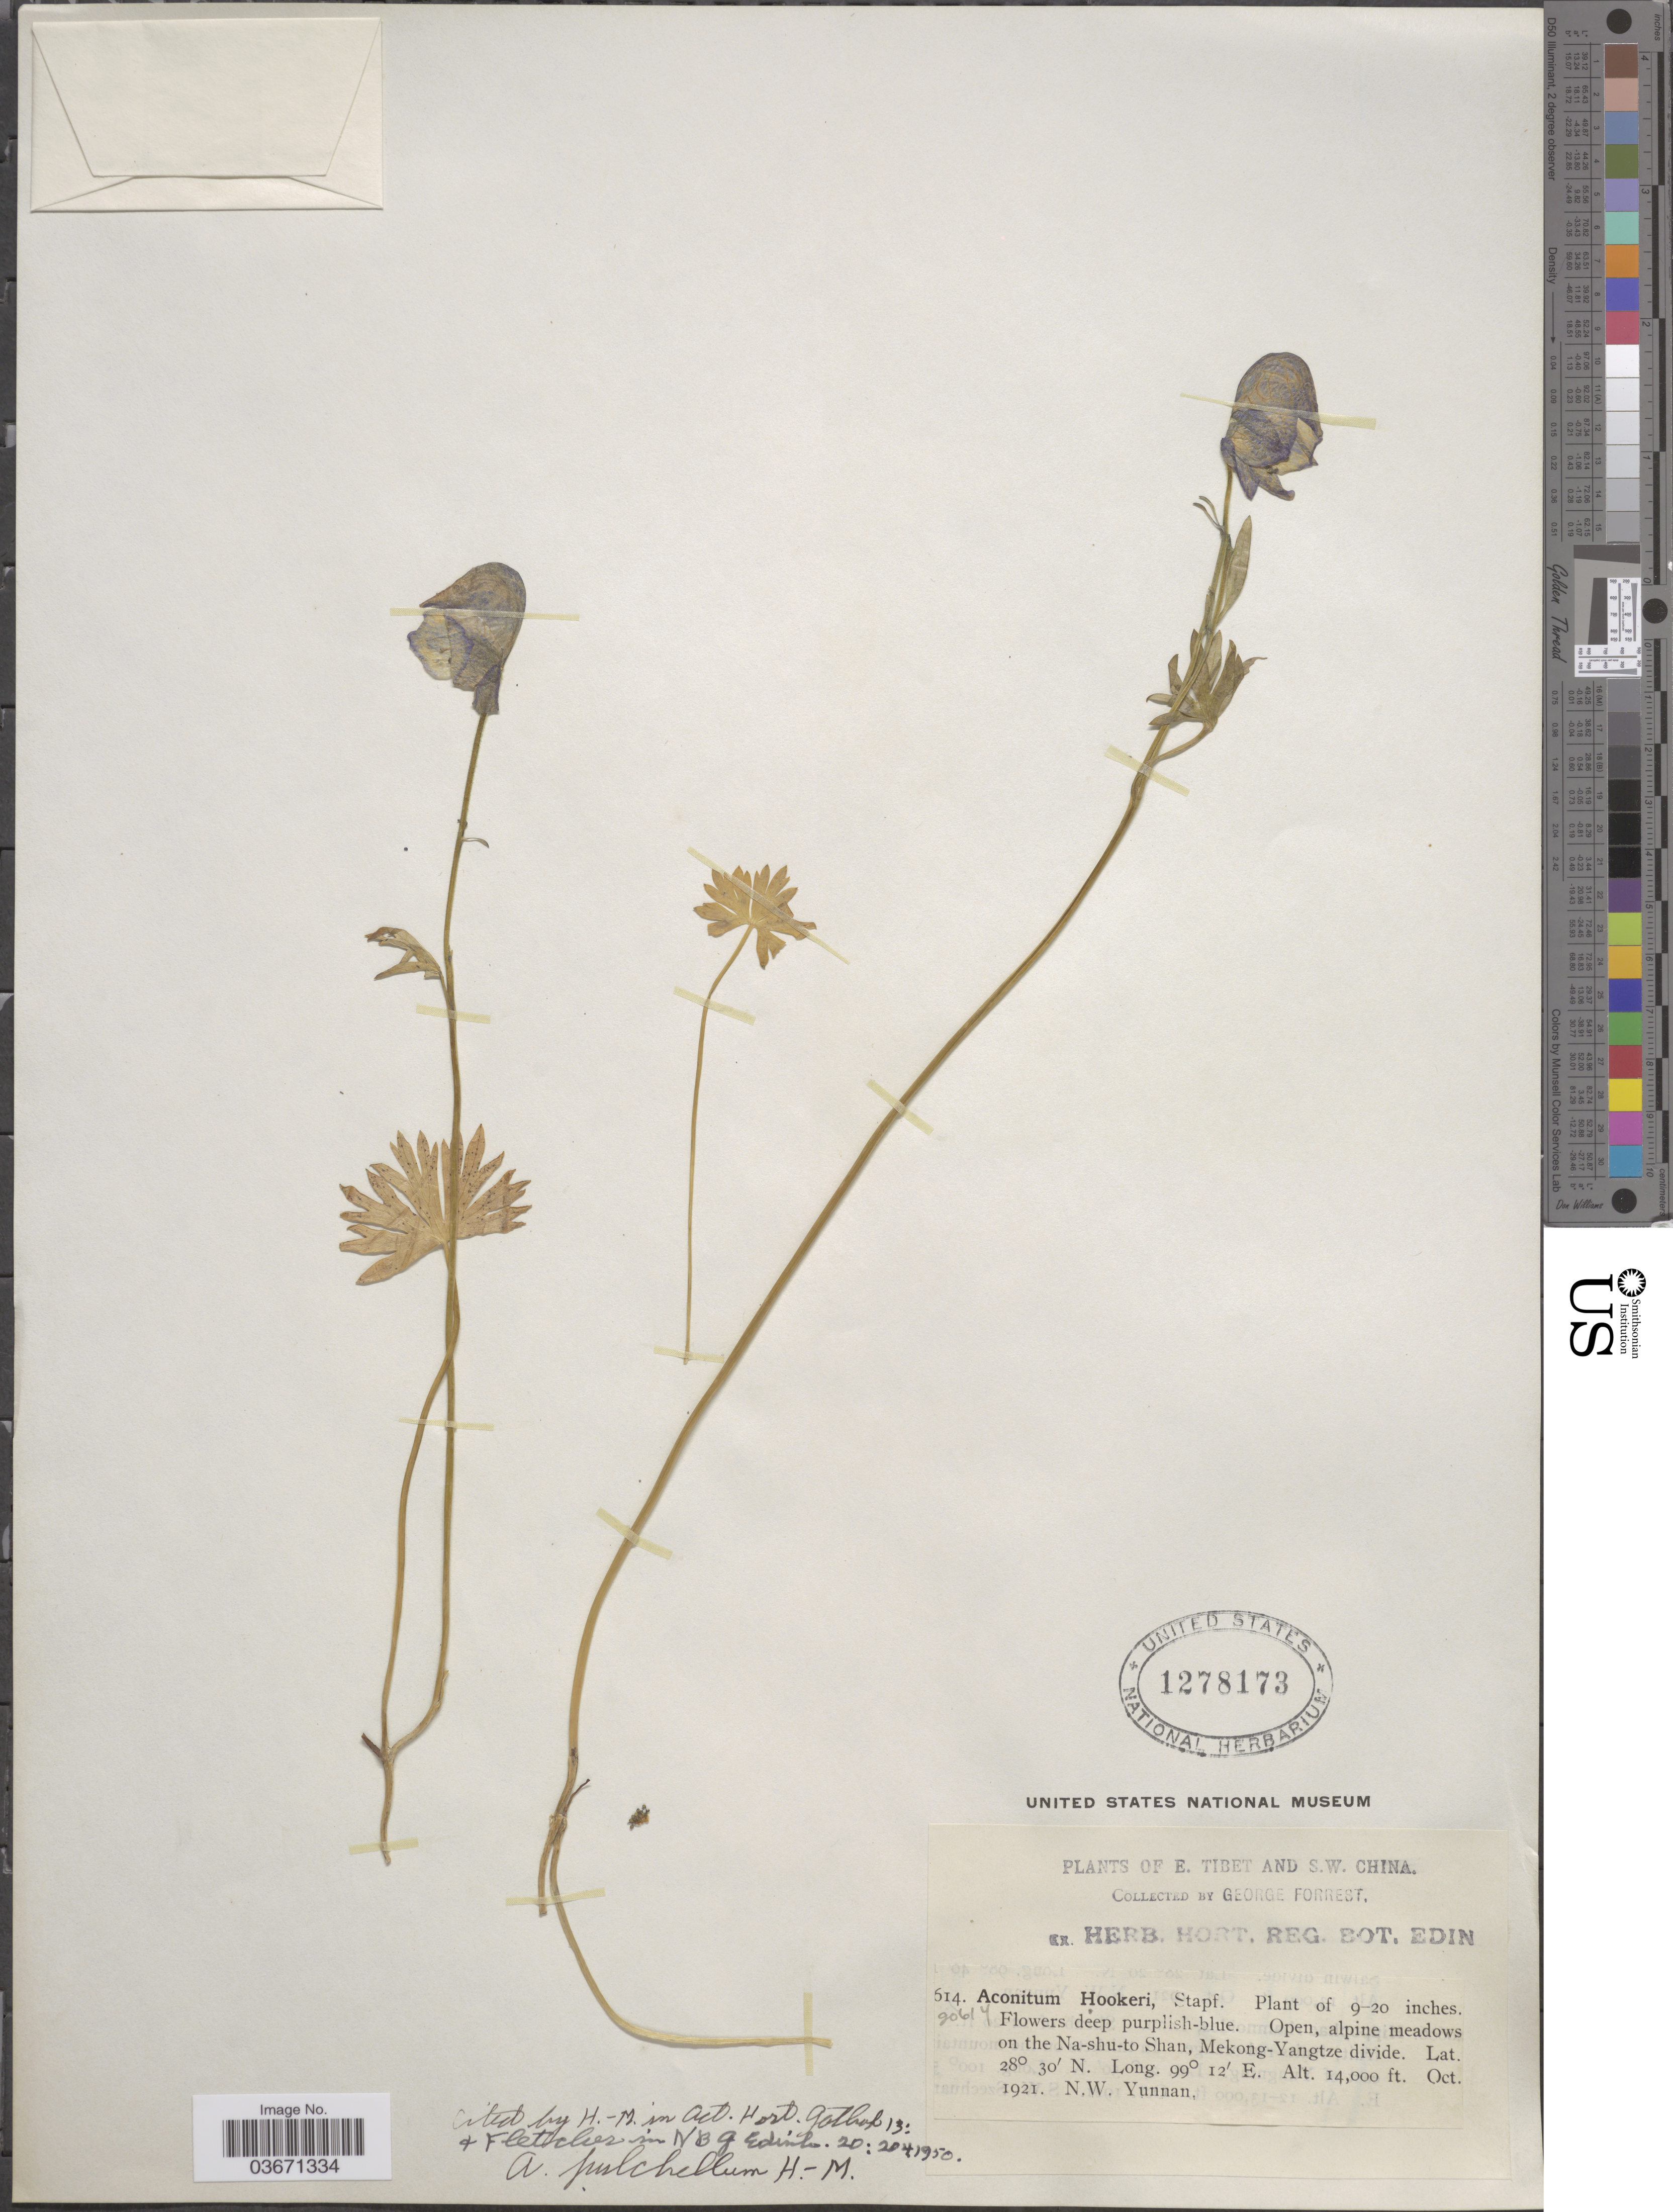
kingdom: Plantae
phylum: Tracheophyta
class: Magnoliopsida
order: Ranunculales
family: Ranunculaceae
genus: Aconitum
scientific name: Aconitum pulchellum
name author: Hand.-Mazz.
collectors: G. Forrest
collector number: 514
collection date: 1921-10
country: China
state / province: Yunnan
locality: S.W. China. Open, alpine meadows on the Na-shu-to Shan, Mekong-Yangtze divide. N.W. Yunnan.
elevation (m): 4267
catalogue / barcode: US 1278173